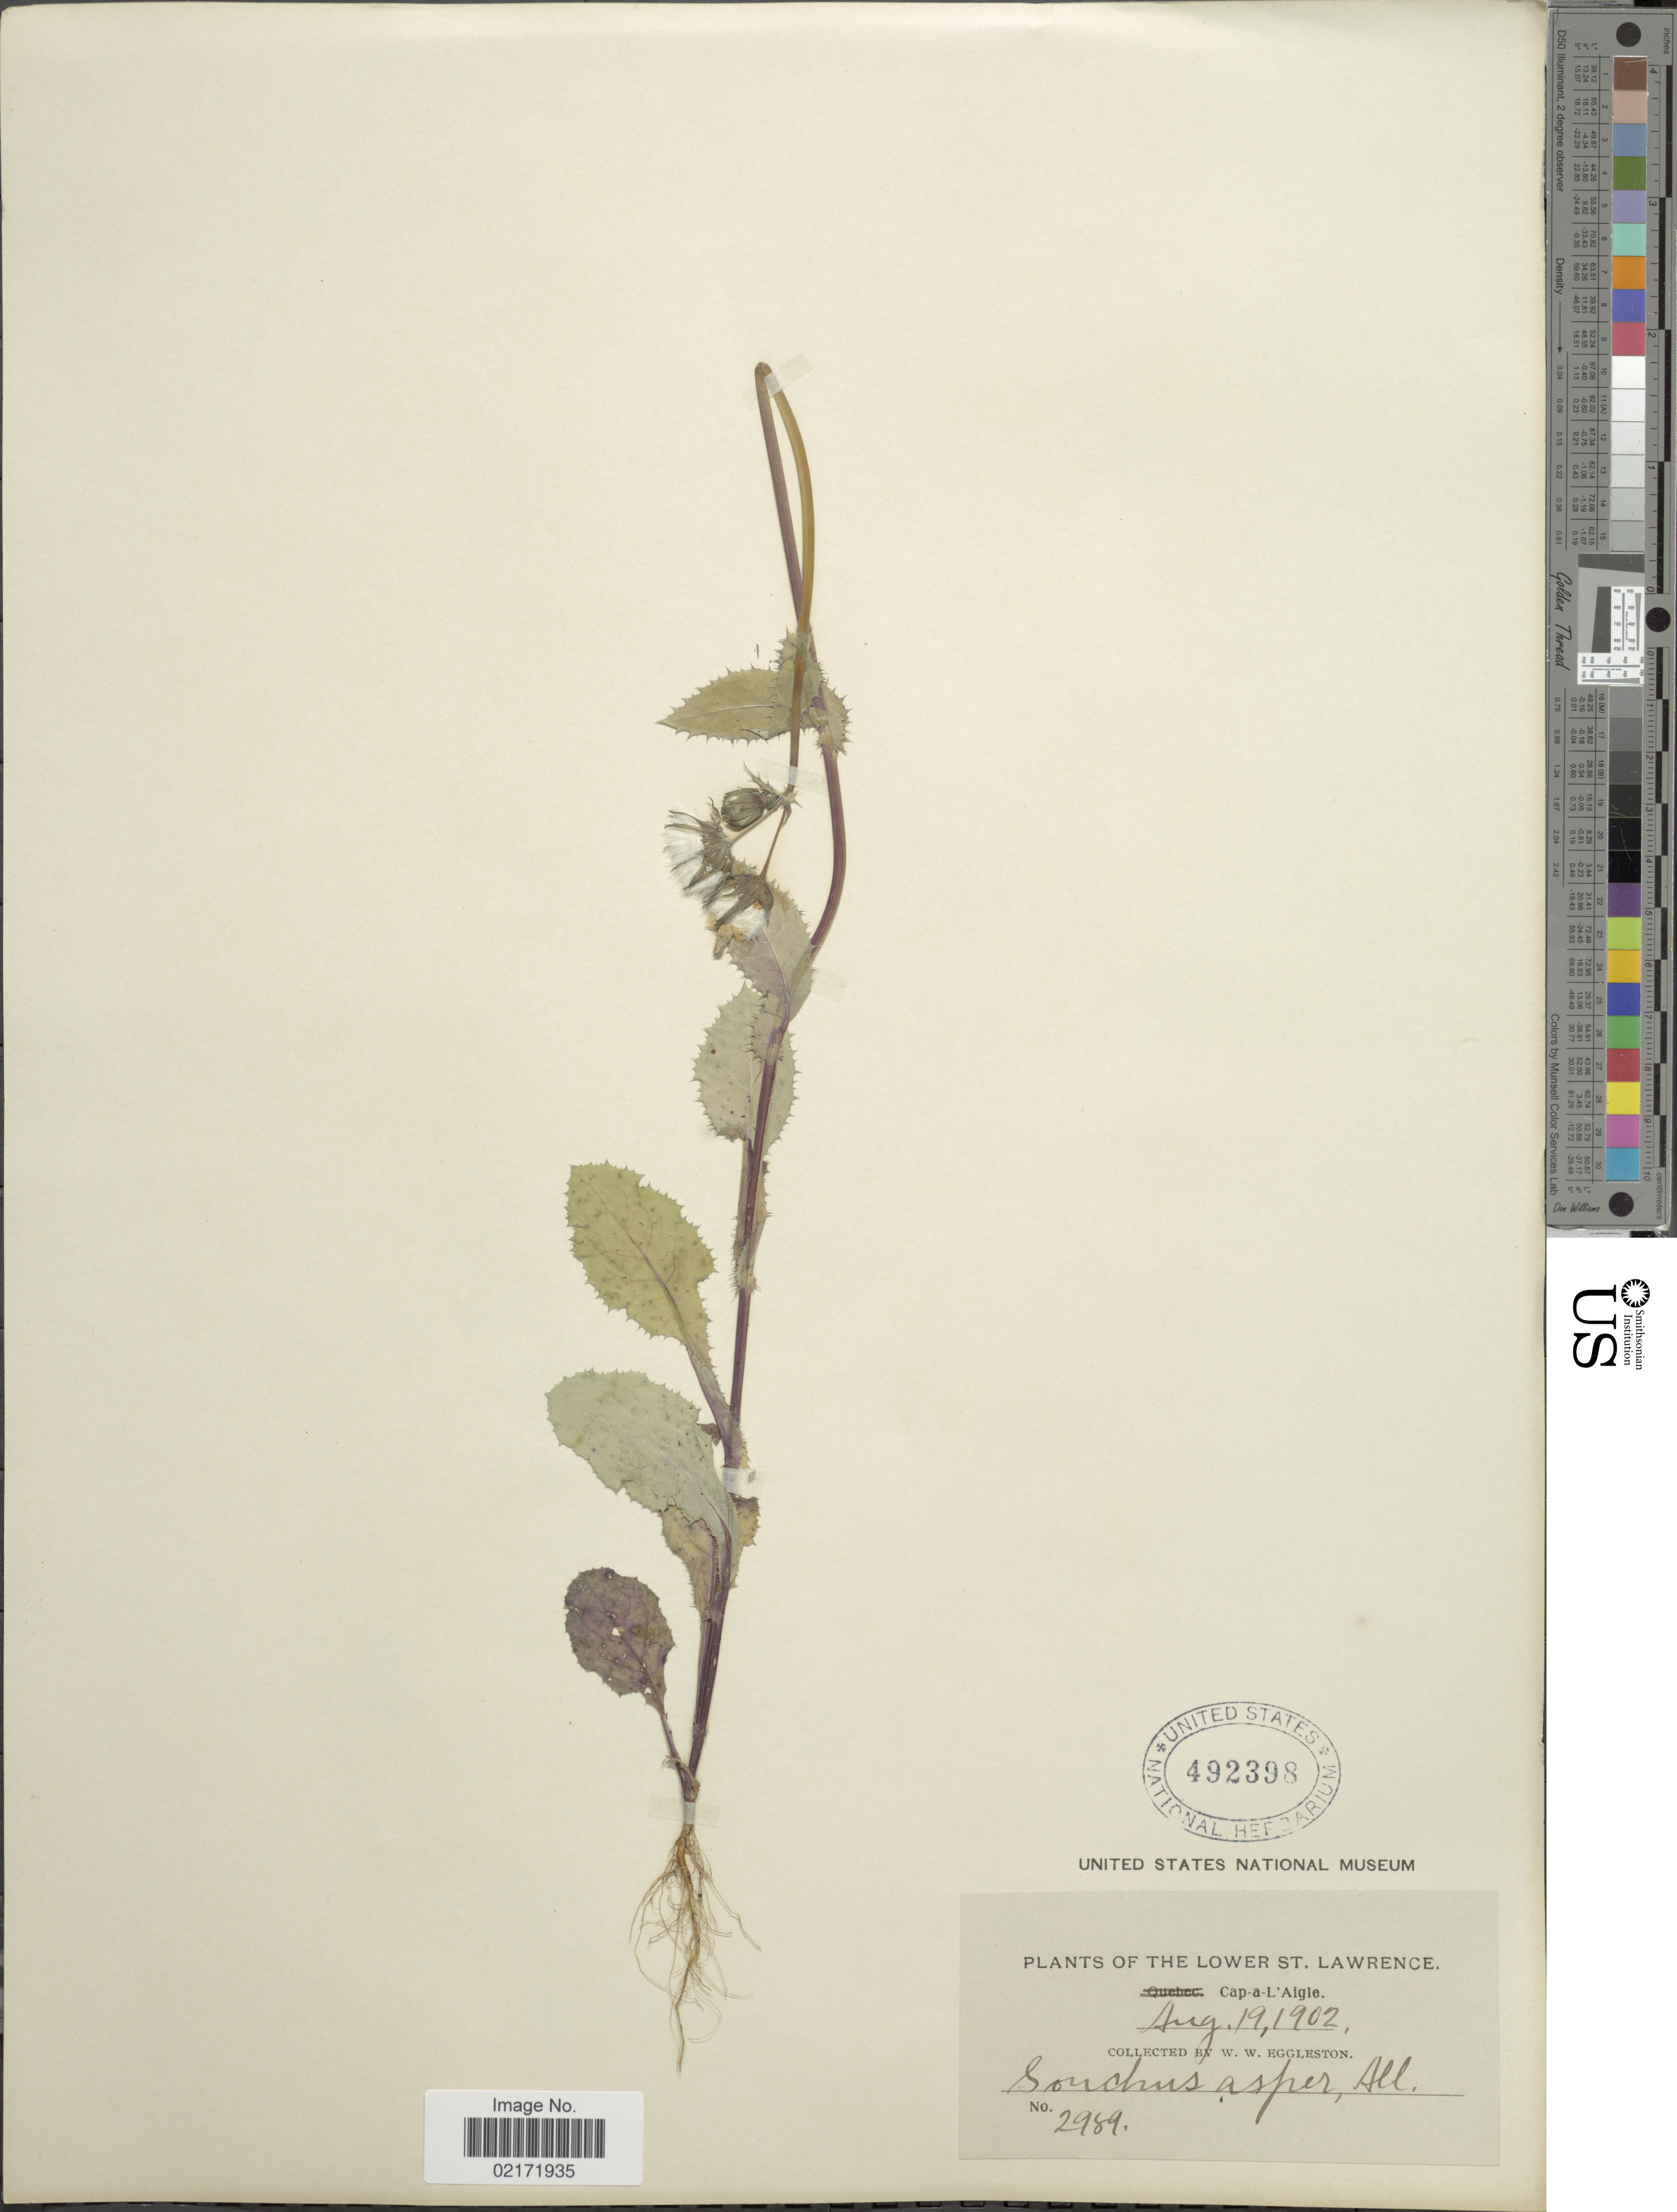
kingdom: Plantae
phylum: Tracheophyta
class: Magnoliopsida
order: Asterales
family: Asteraceae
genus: Sonchus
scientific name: Sonchus asper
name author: (L.) Hill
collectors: W. W. Eggleston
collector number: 2989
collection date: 1902-08-19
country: Canada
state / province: Quebec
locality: Lower St. Lawrence, Cap-a-L'Algie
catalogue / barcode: US 492398